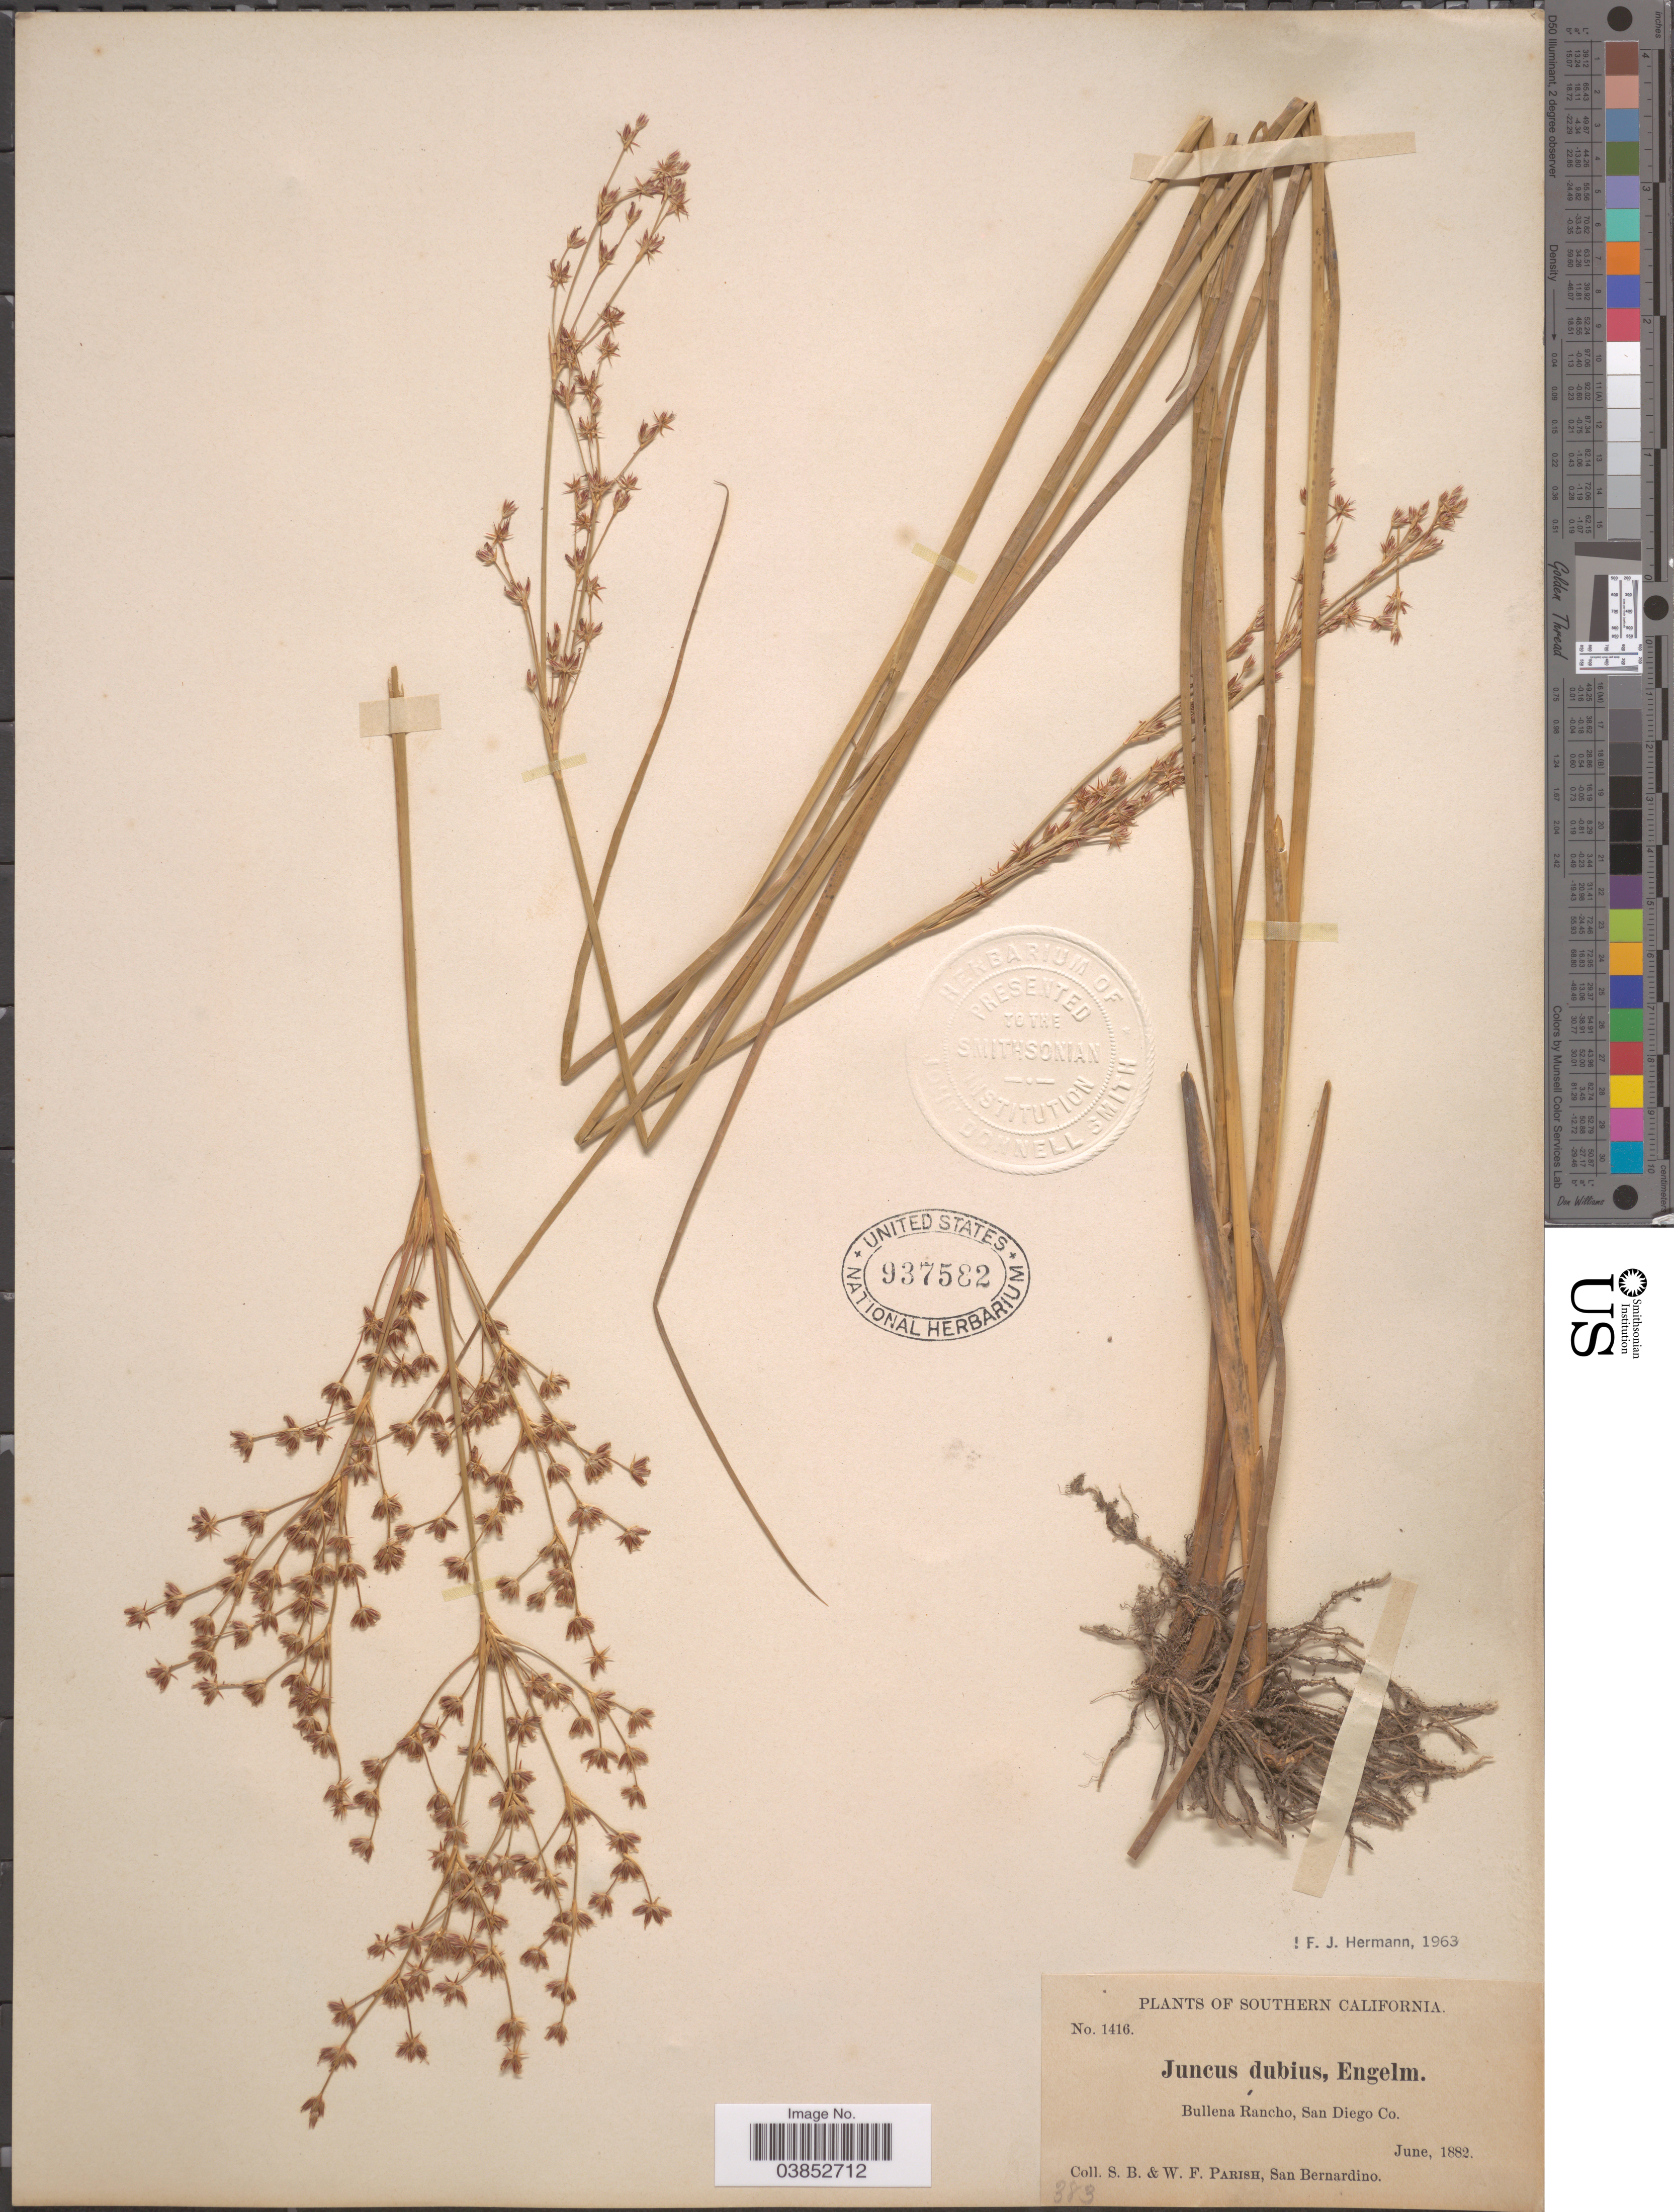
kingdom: Plantae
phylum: Tracheophyta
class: Liliopsida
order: Poales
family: Juncaceae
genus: Juncus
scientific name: Juncus dubius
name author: Engelm.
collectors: S. B. Parish & W. F. Parish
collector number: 1416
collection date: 1882-06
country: United States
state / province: California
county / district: San Diego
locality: Southern California. Bullena Rancho, San Diego Co.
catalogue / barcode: US 937582